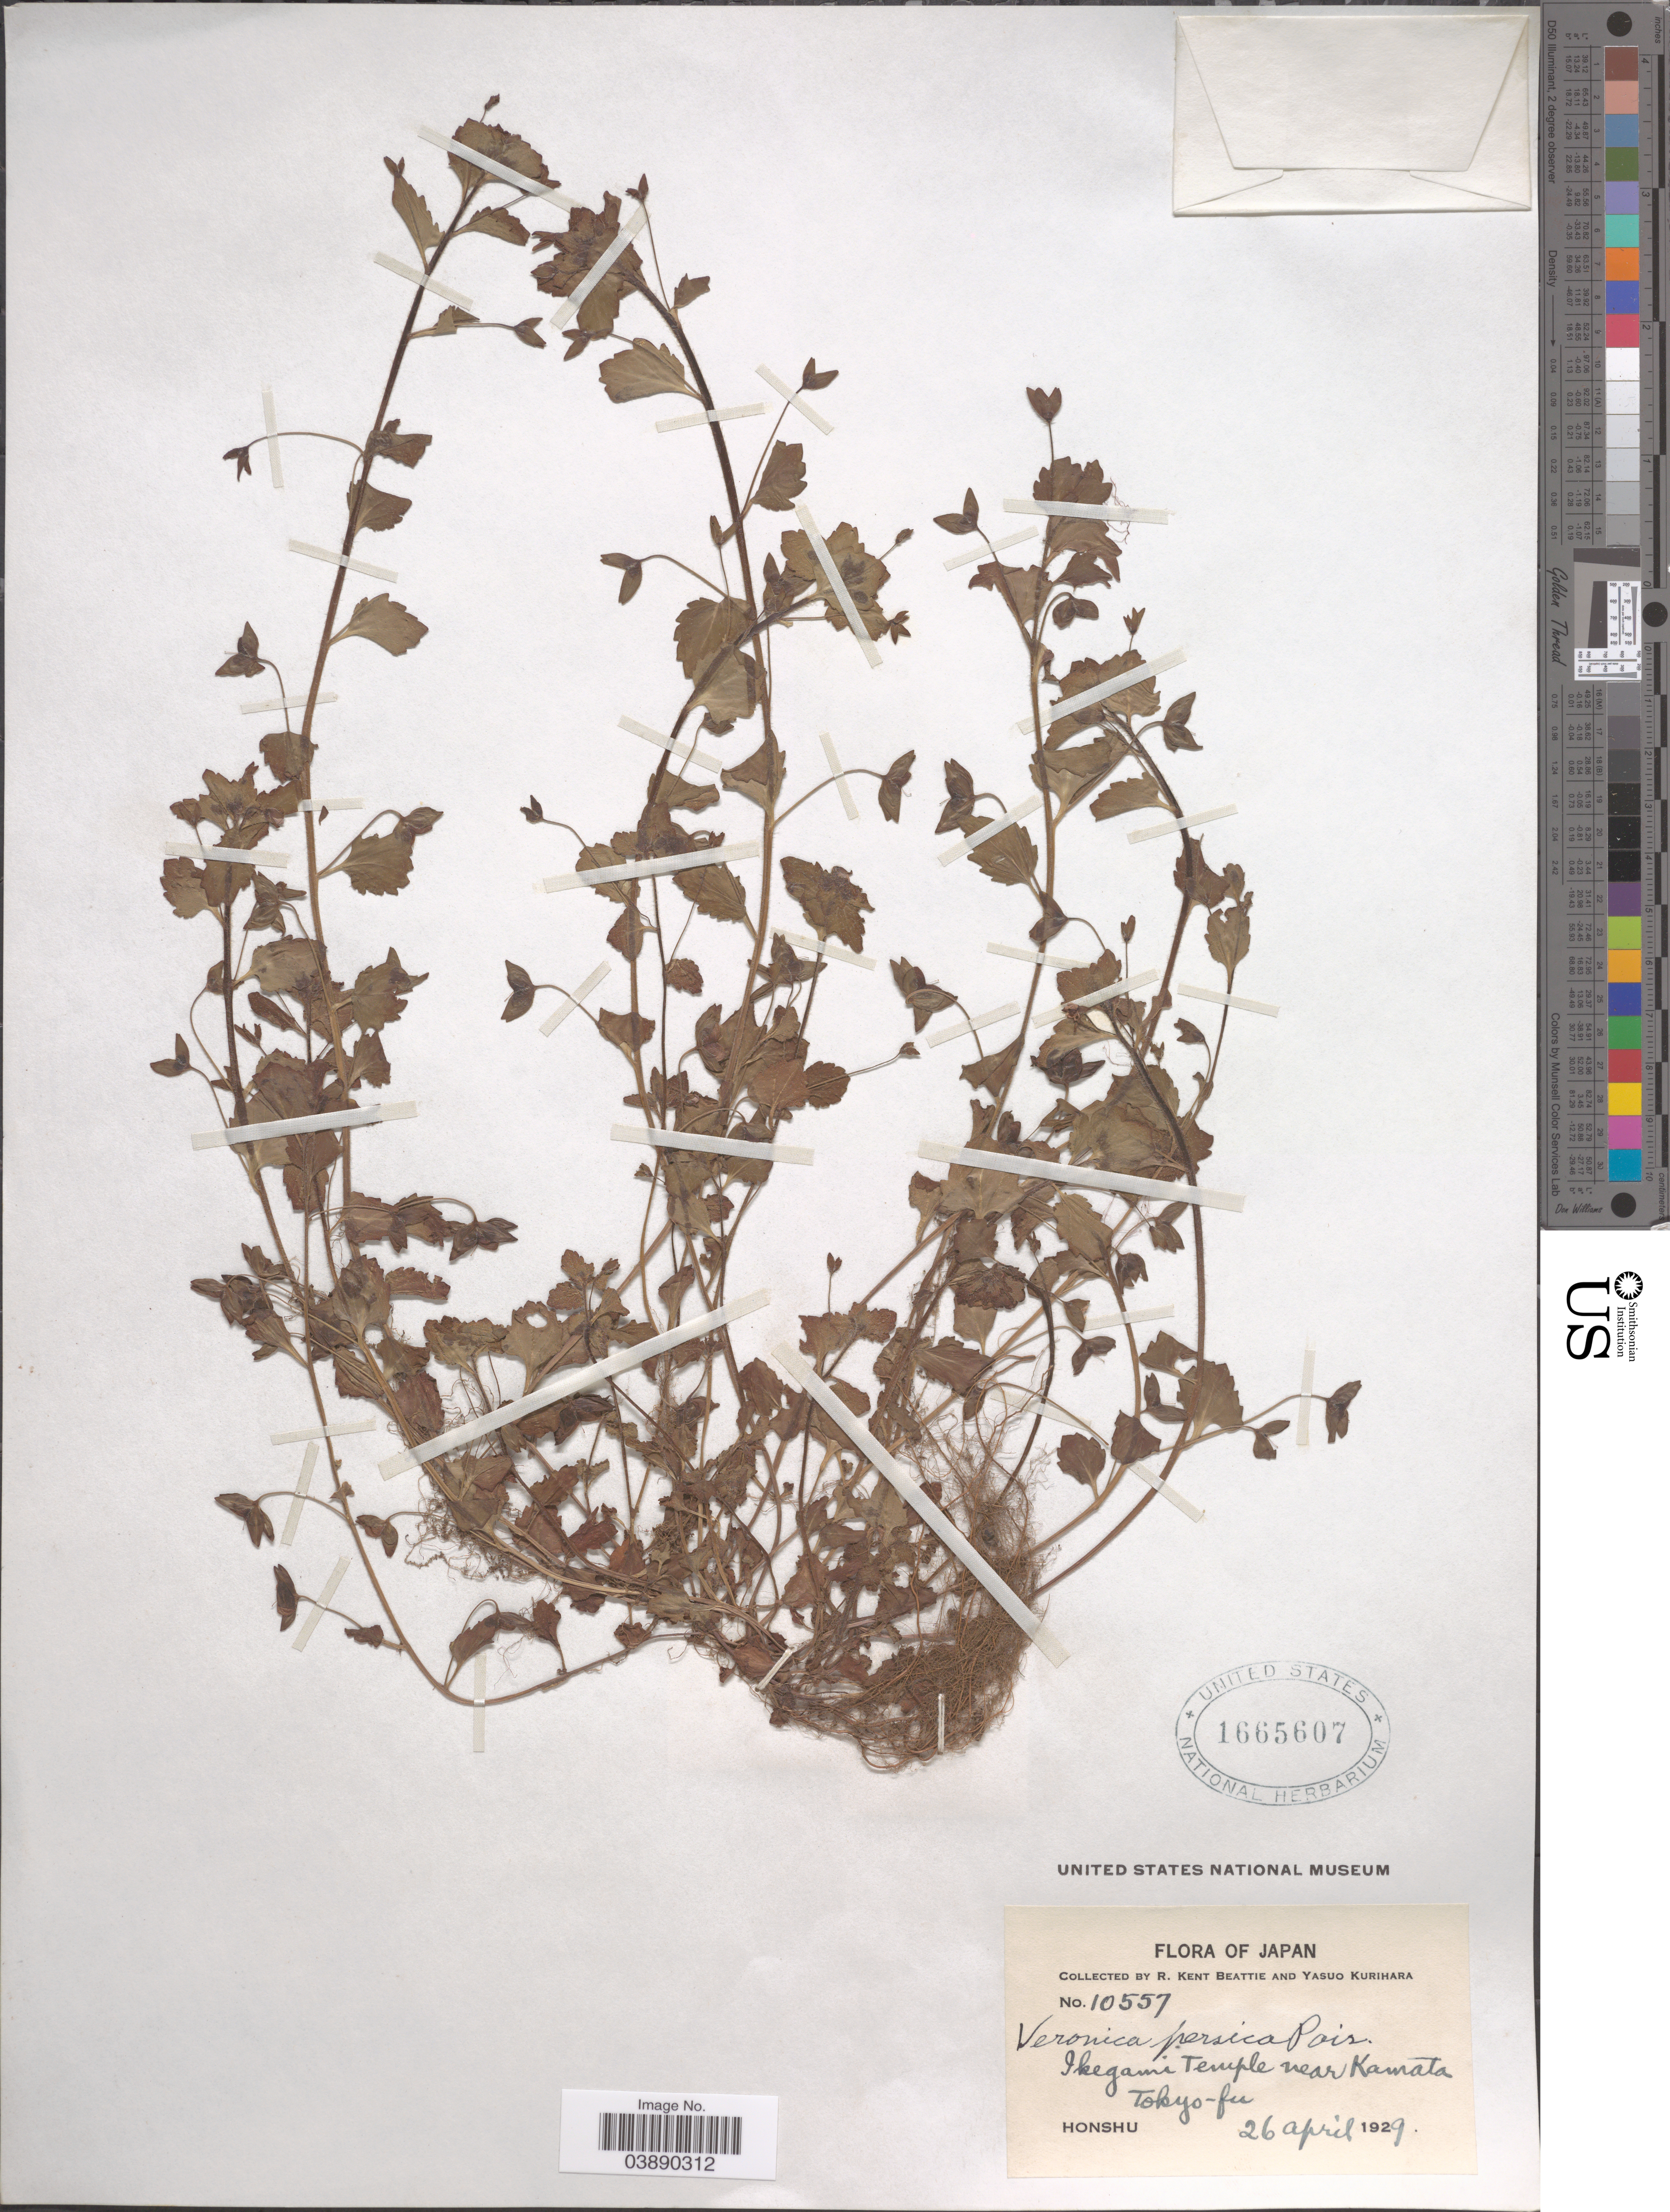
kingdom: Plantae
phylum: Tracheophyta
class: Magnoliopsida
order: Lamiales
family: Plantaginaceae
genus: Veronica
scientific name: Veronica persica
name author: Poir.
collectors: R. K. Beattie & Y. Kurihara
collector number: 10557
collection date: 1929-04-26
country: Japan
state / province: Tokyo, Federal City of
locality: Ikegami Temple near Kamata Tokyo-fu. Honshu.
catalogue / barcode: US 1665607